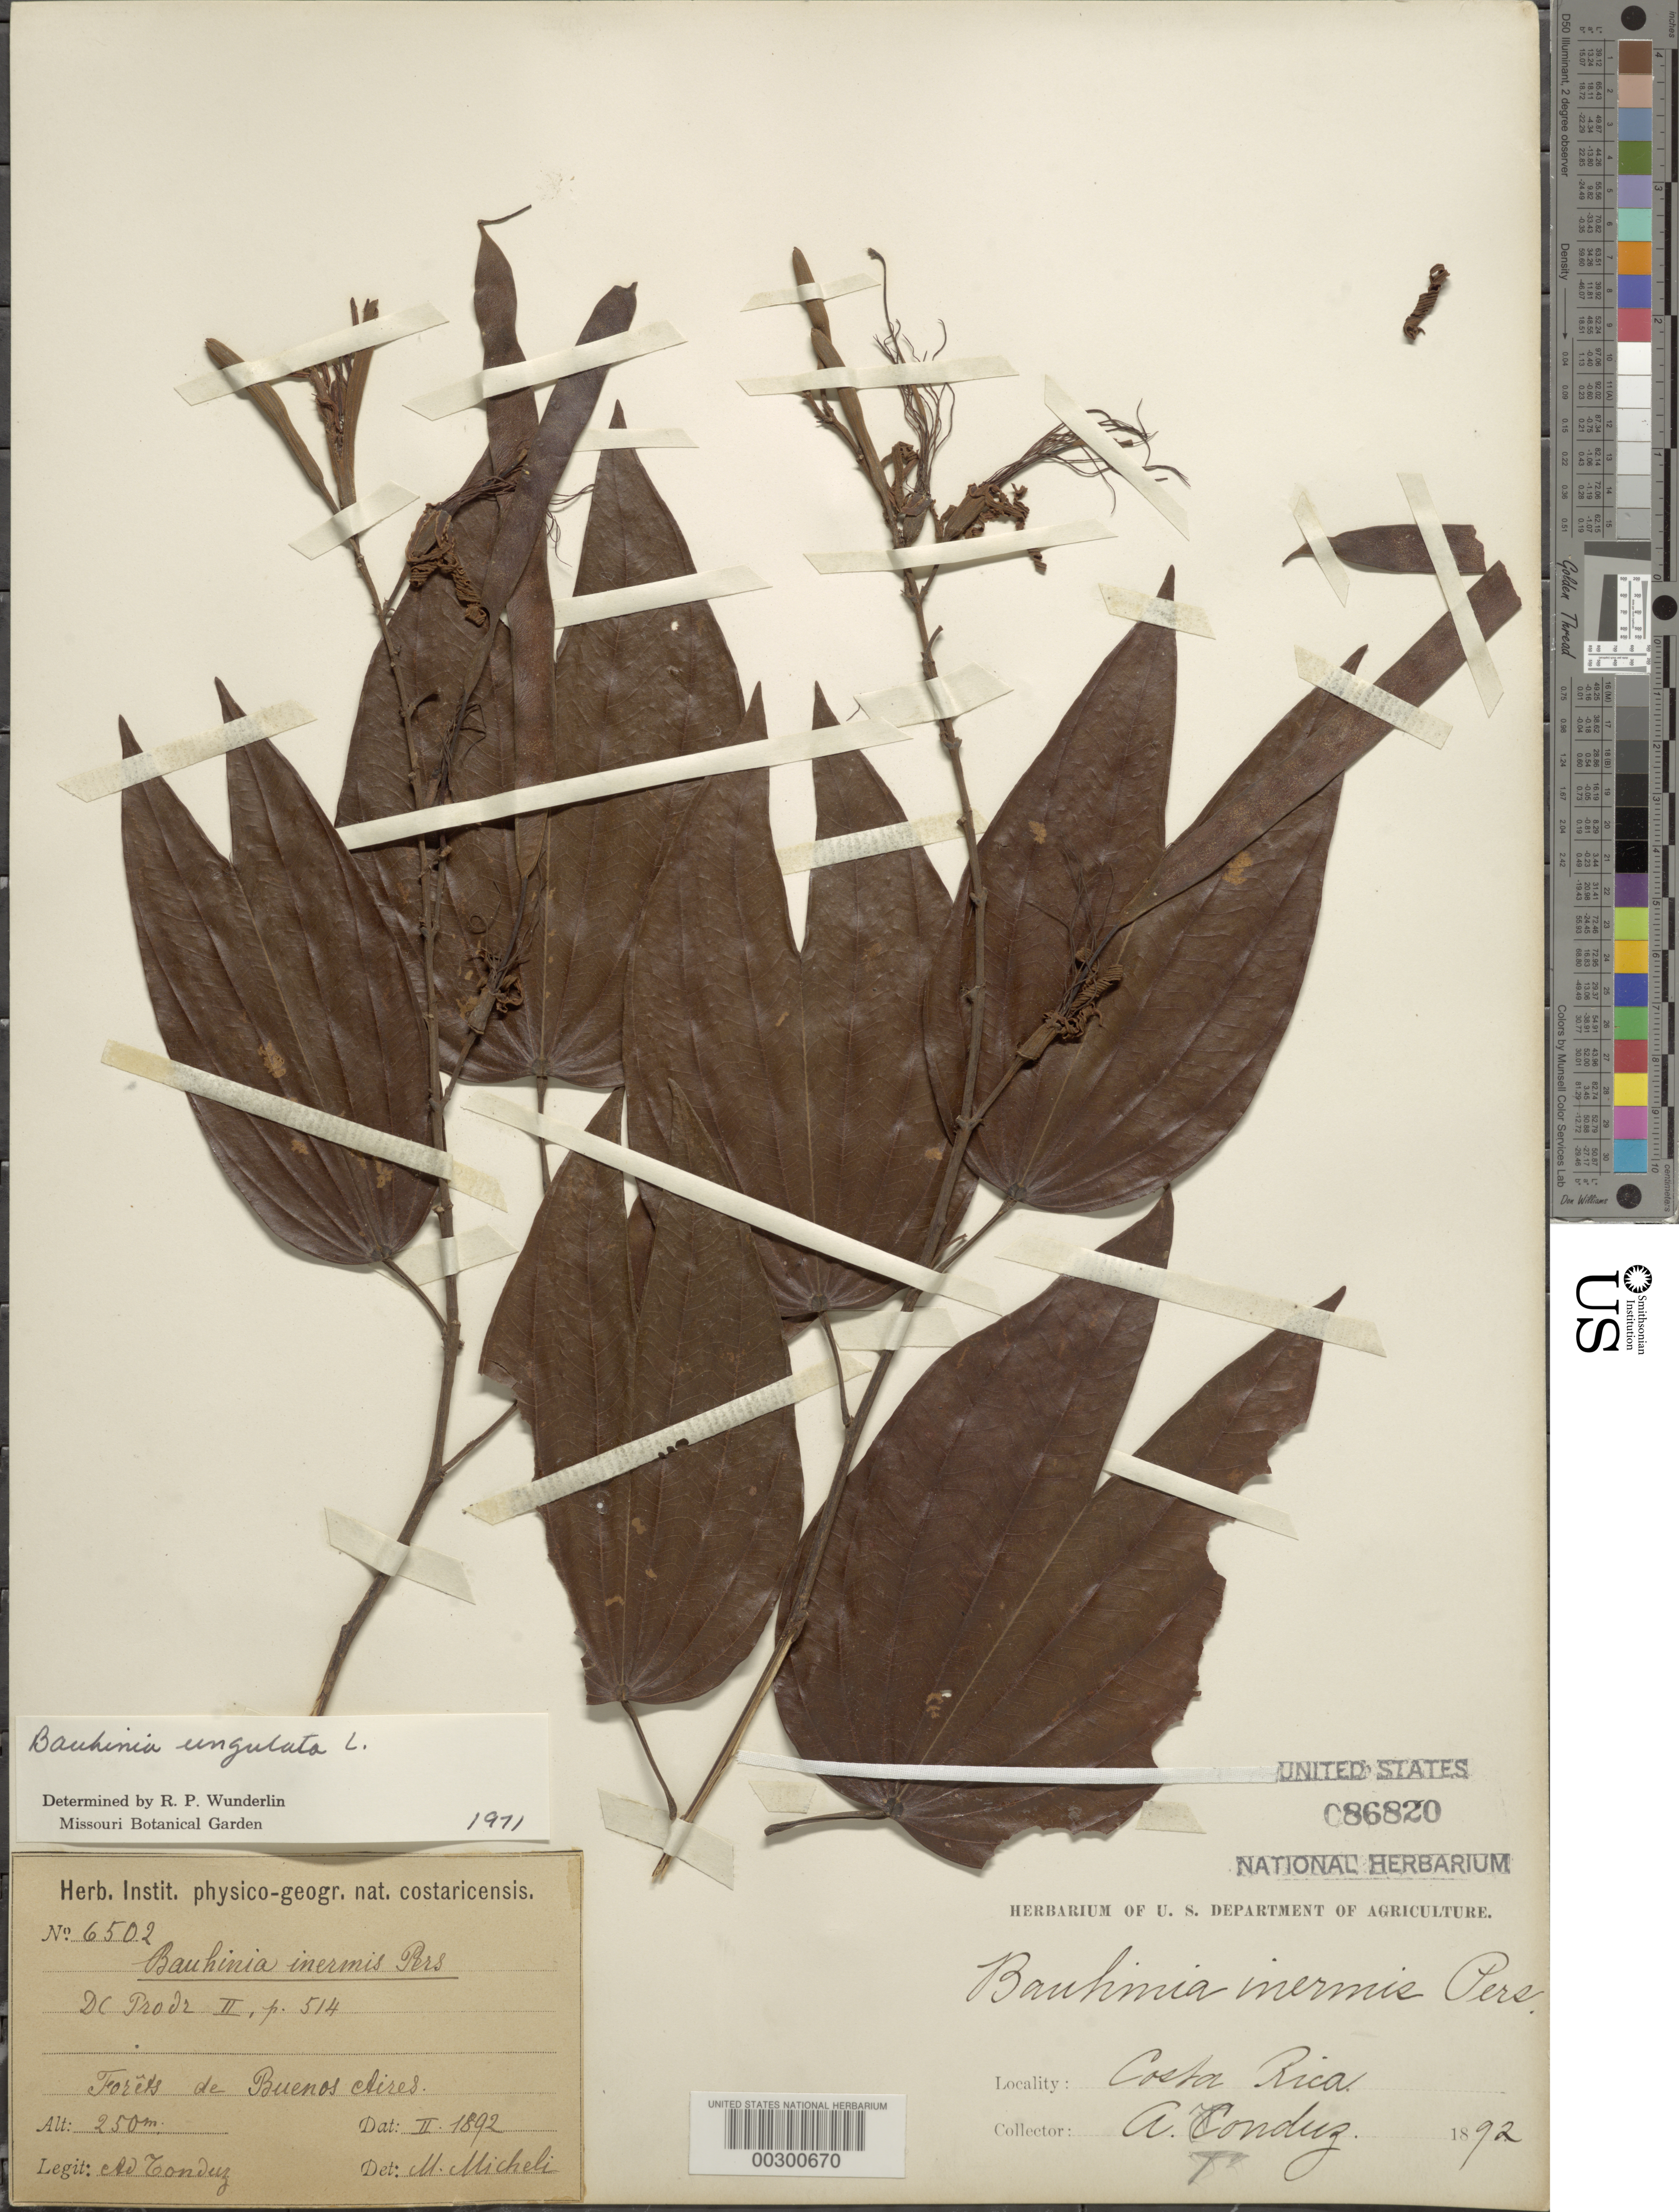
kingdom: Plantae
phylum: Tracheophyta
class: Magnoliopsida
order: Fabales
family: Fabaceae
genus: Bauhinia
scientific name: Bauhinia ungulata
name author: L.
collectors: A. Tonduz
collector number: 6502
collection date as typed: Feb 1892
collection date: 1892-02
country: Costa Rica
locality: Buenos Aires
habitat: Forests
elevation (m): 250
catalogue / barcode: US 86820